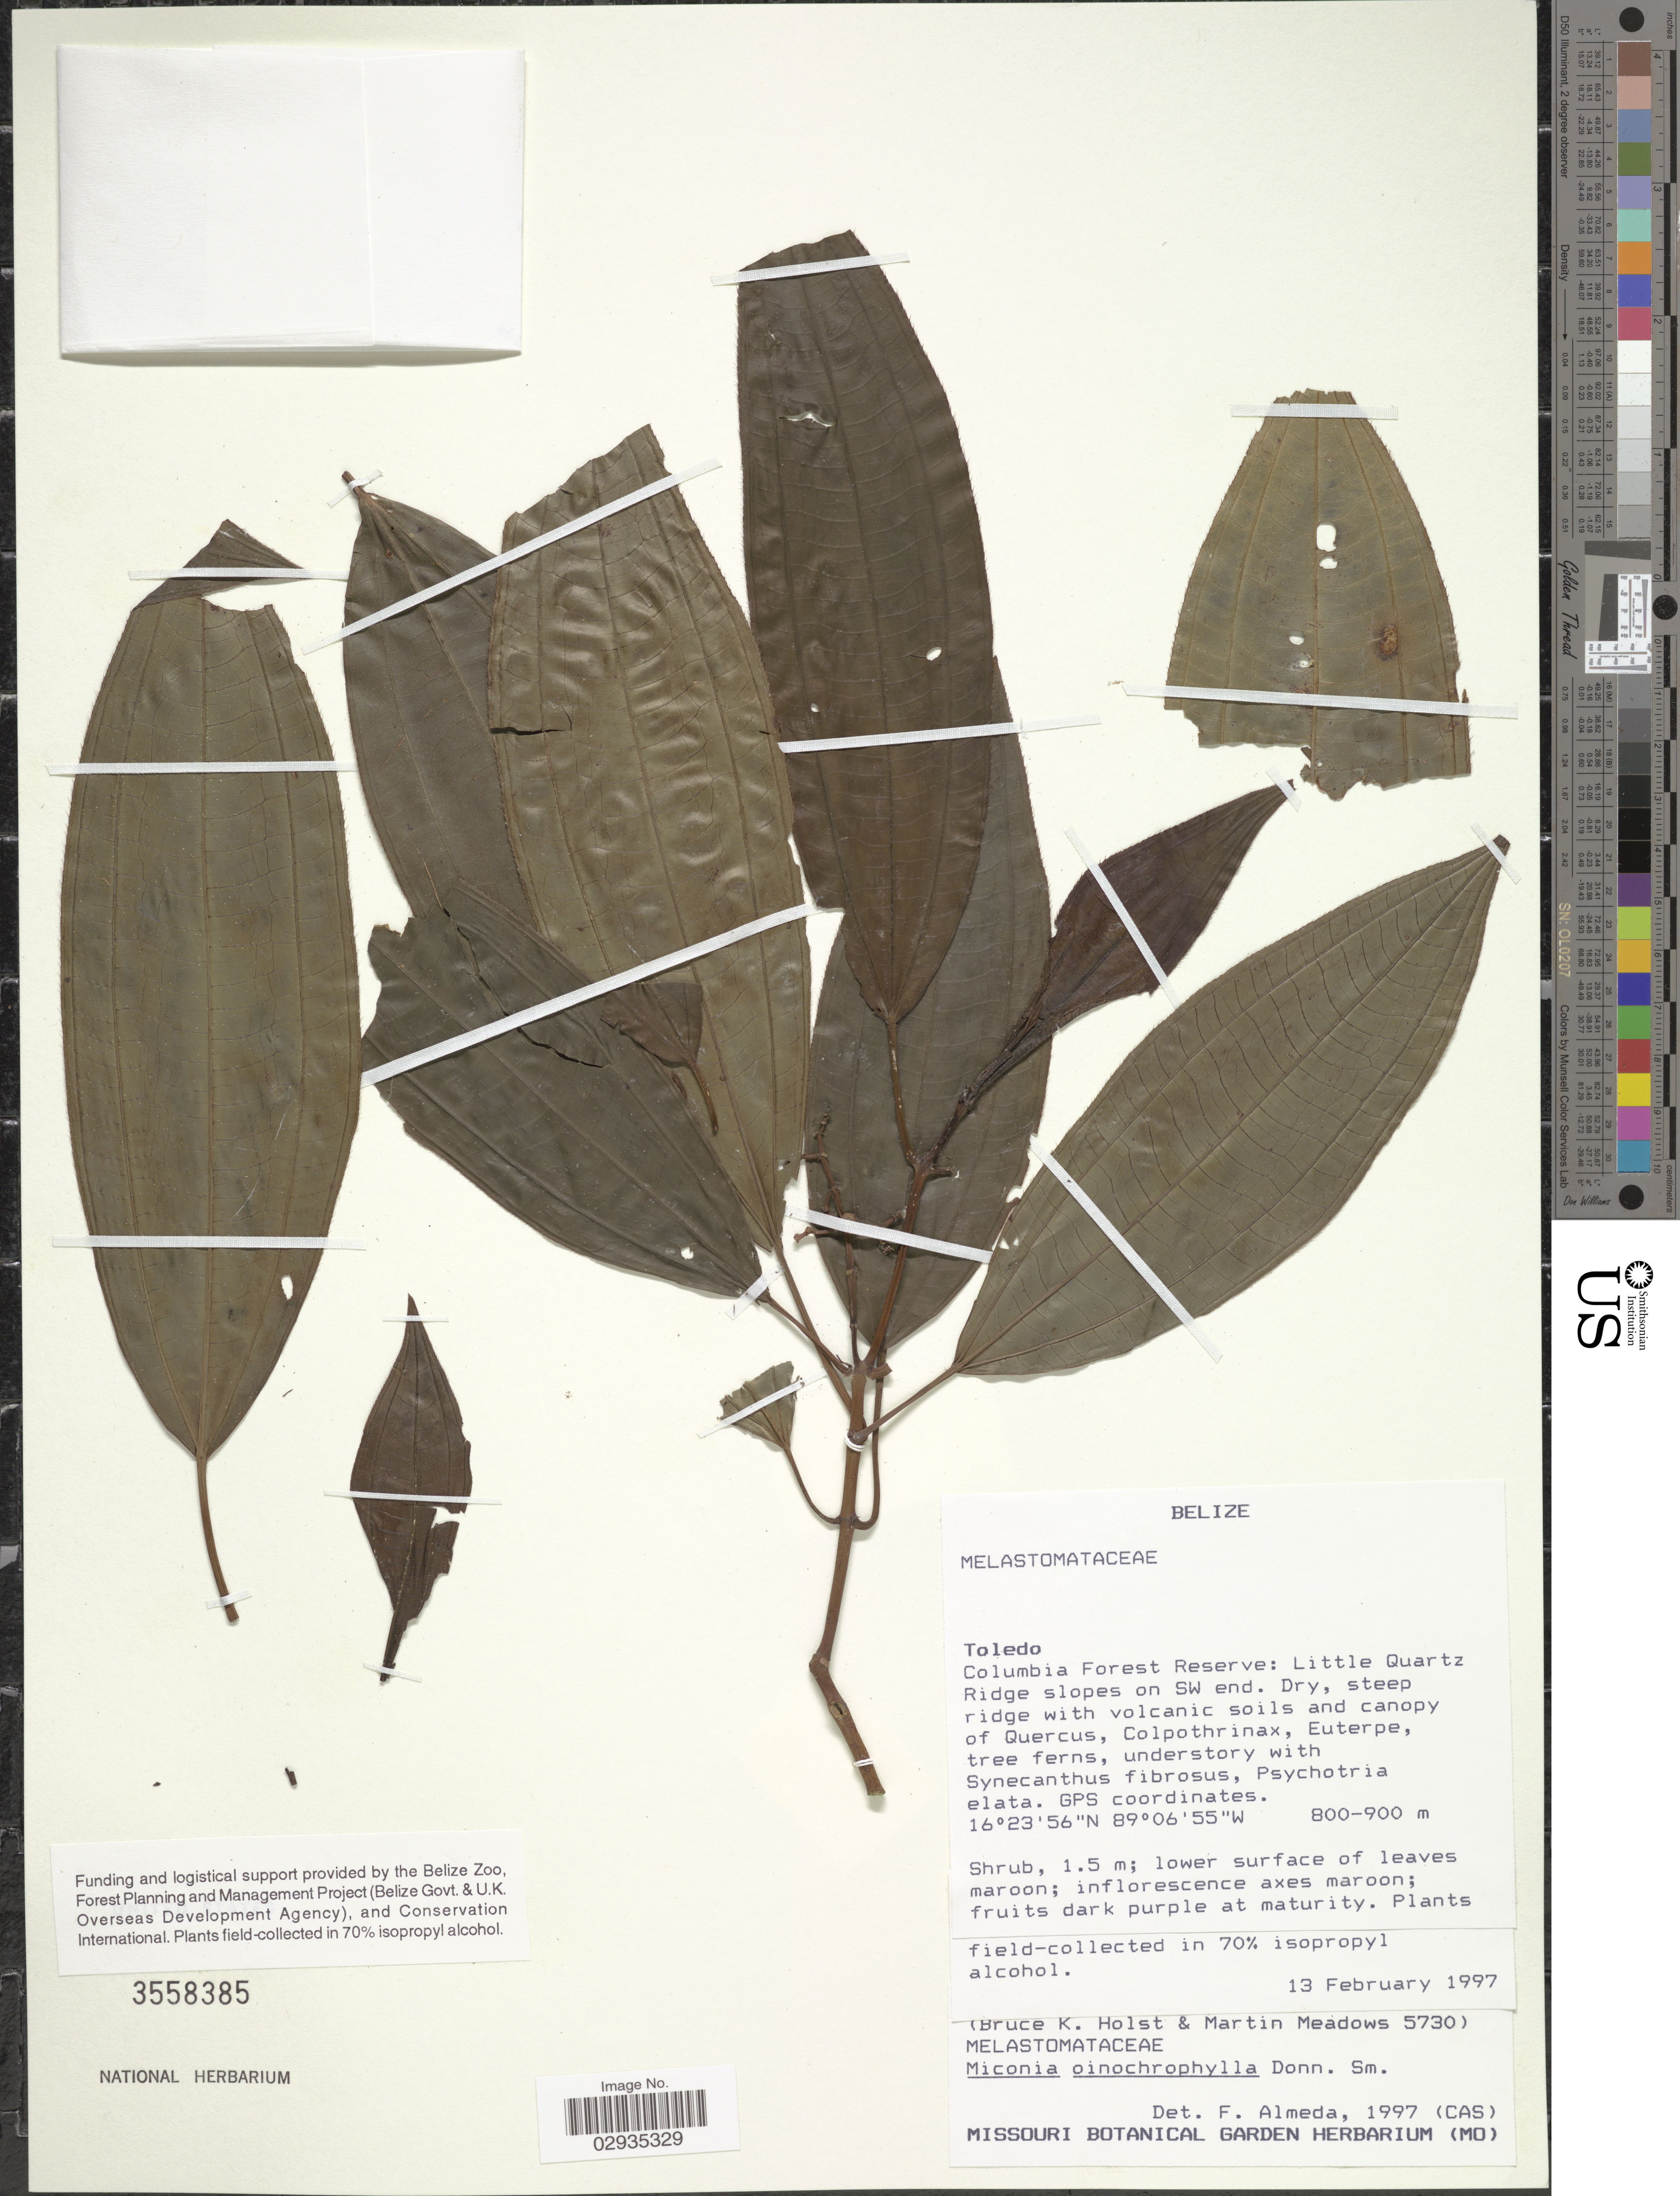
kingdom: Plantae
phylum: Tracheophyta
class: Magnoliopsida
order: Myrtales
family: Melastomataceae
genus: Miconia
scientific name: Miconia oinochrophylla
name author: Donn. Sm.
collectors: B. Holst & M. Meadows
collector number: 5730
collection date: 1997-02-13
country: Belize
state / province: Toledo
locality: Columbia Forest Reserve, Little Quartz Ridge slopes on SW end.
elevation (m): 800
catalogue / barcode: US 3558385